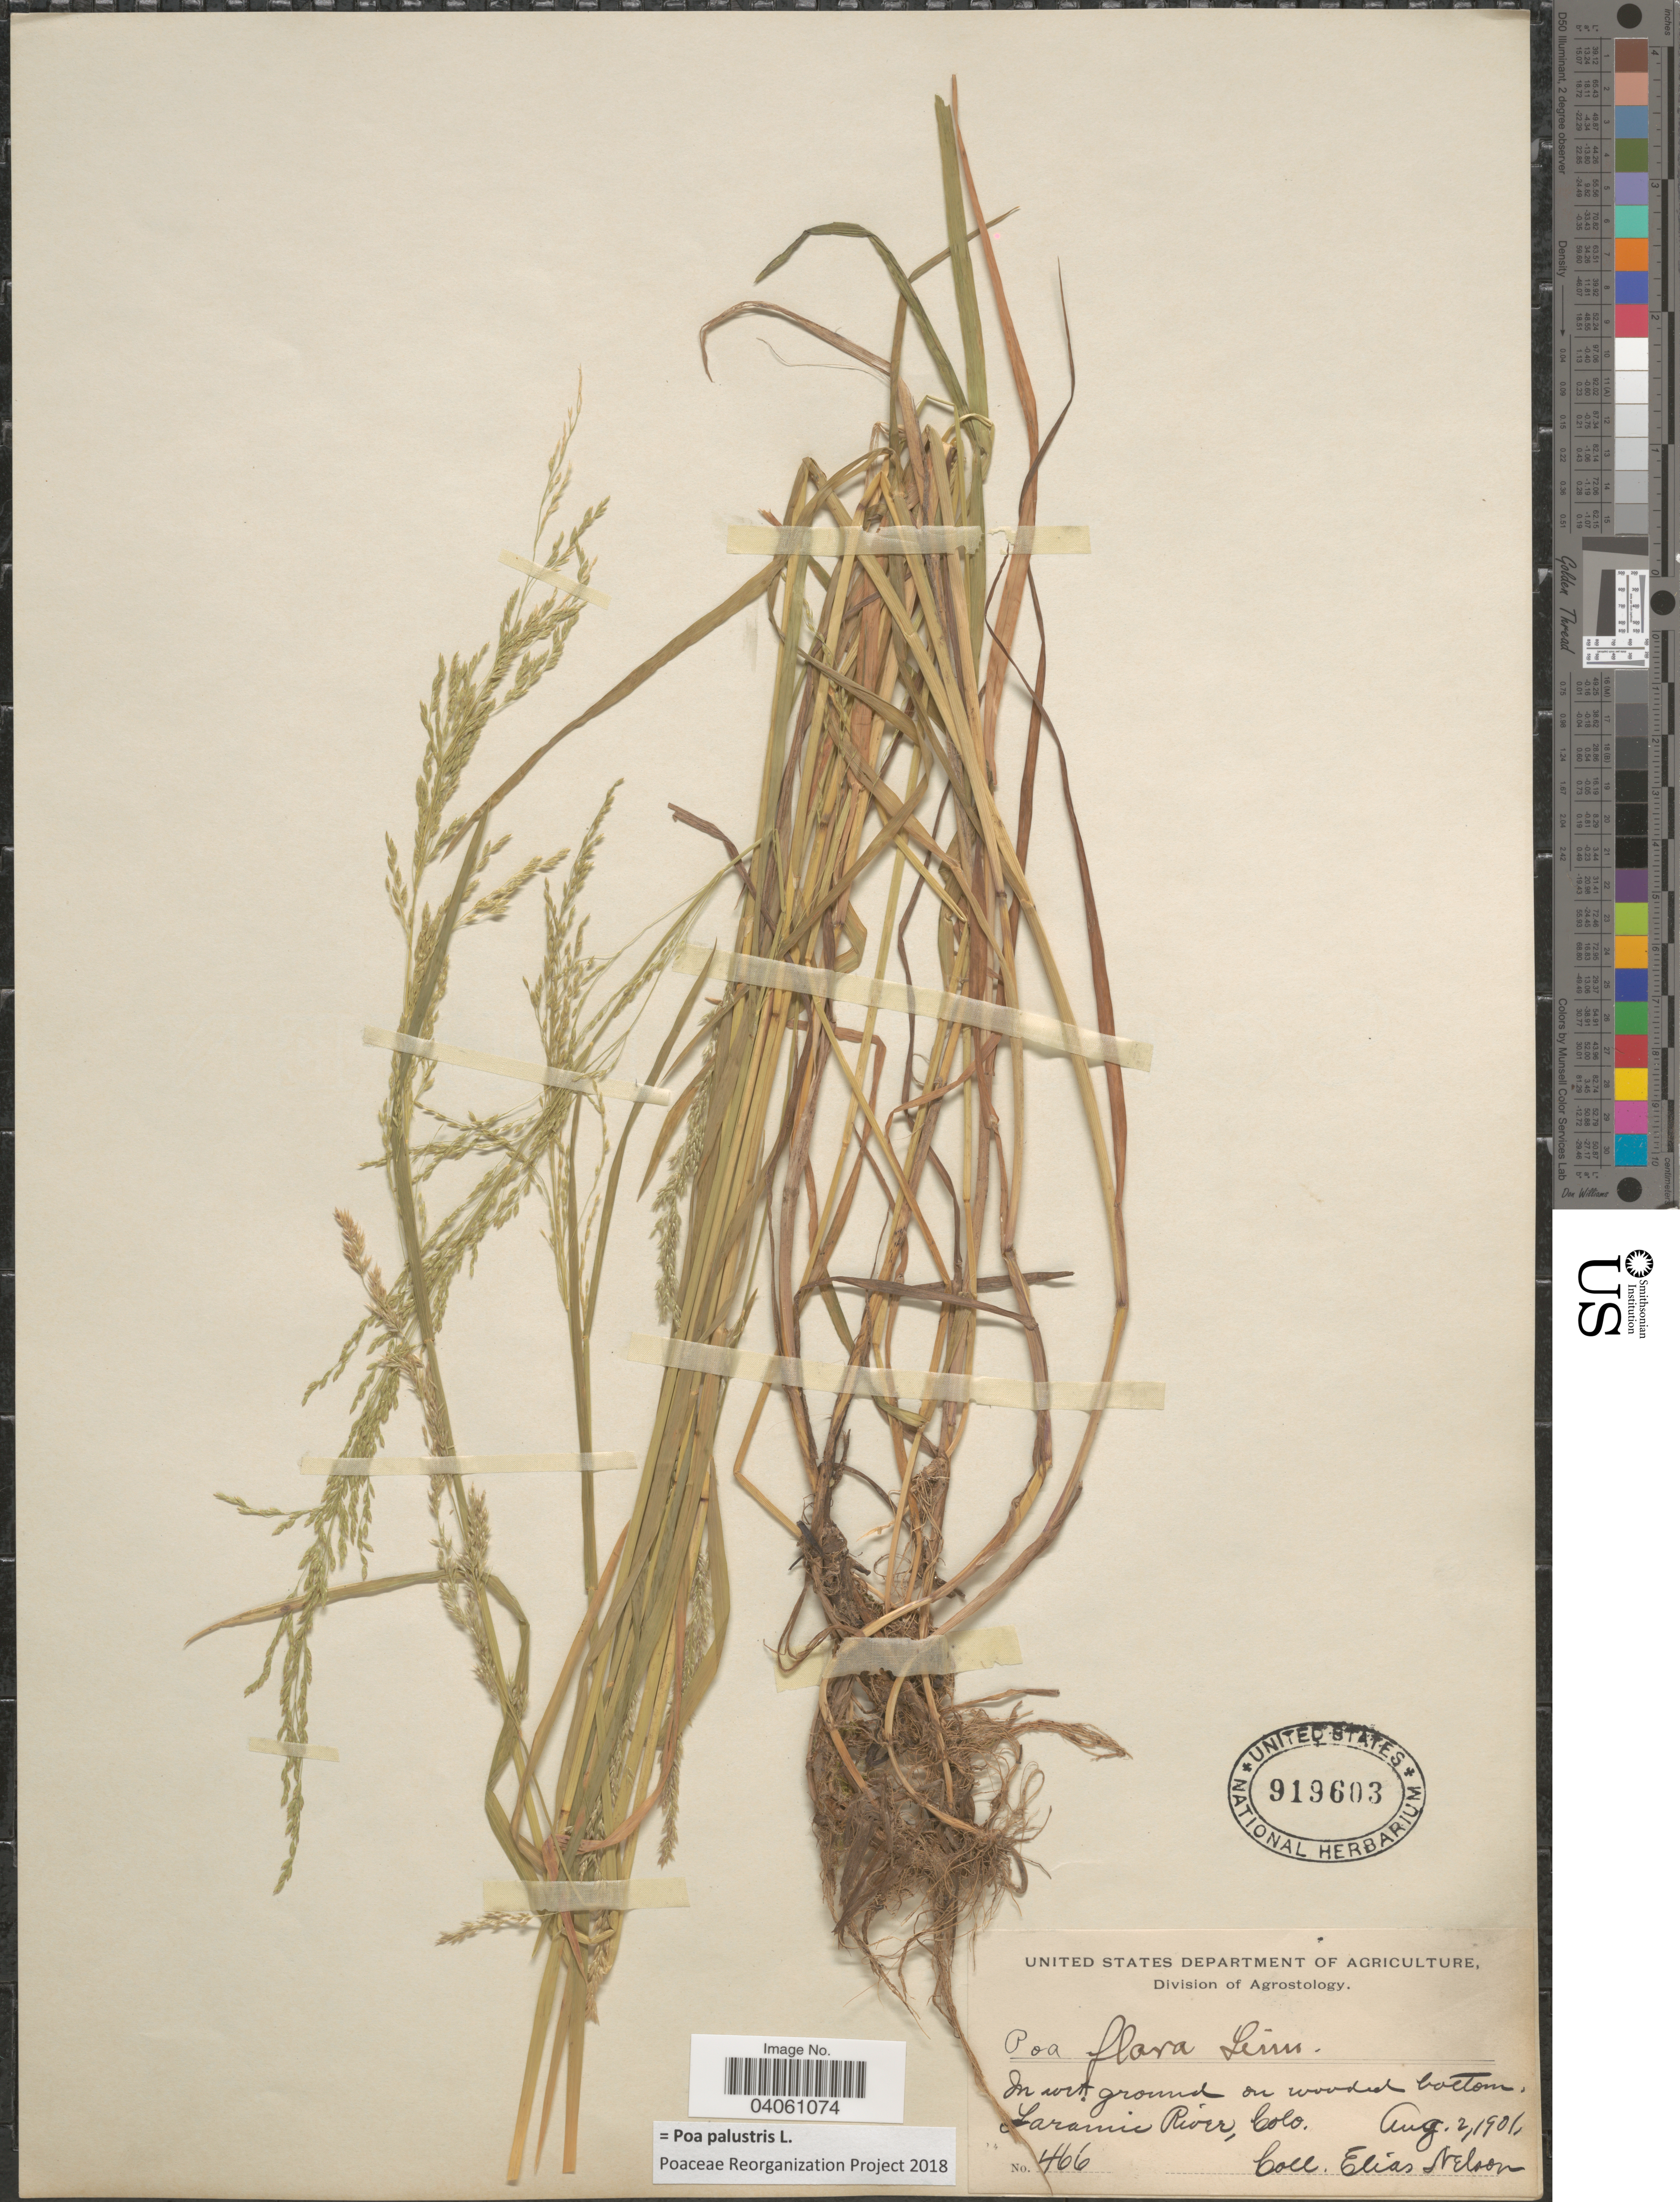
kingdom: Plantae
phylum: Tracheophyta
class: Liliopsida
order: Poales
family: Poaceae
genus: Poa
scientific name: Poa palustris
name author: L.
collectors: E. Nelson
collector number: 466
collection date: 1906-08-02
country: United States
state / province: Colorado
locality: Laramie River.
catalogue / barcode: US 919603